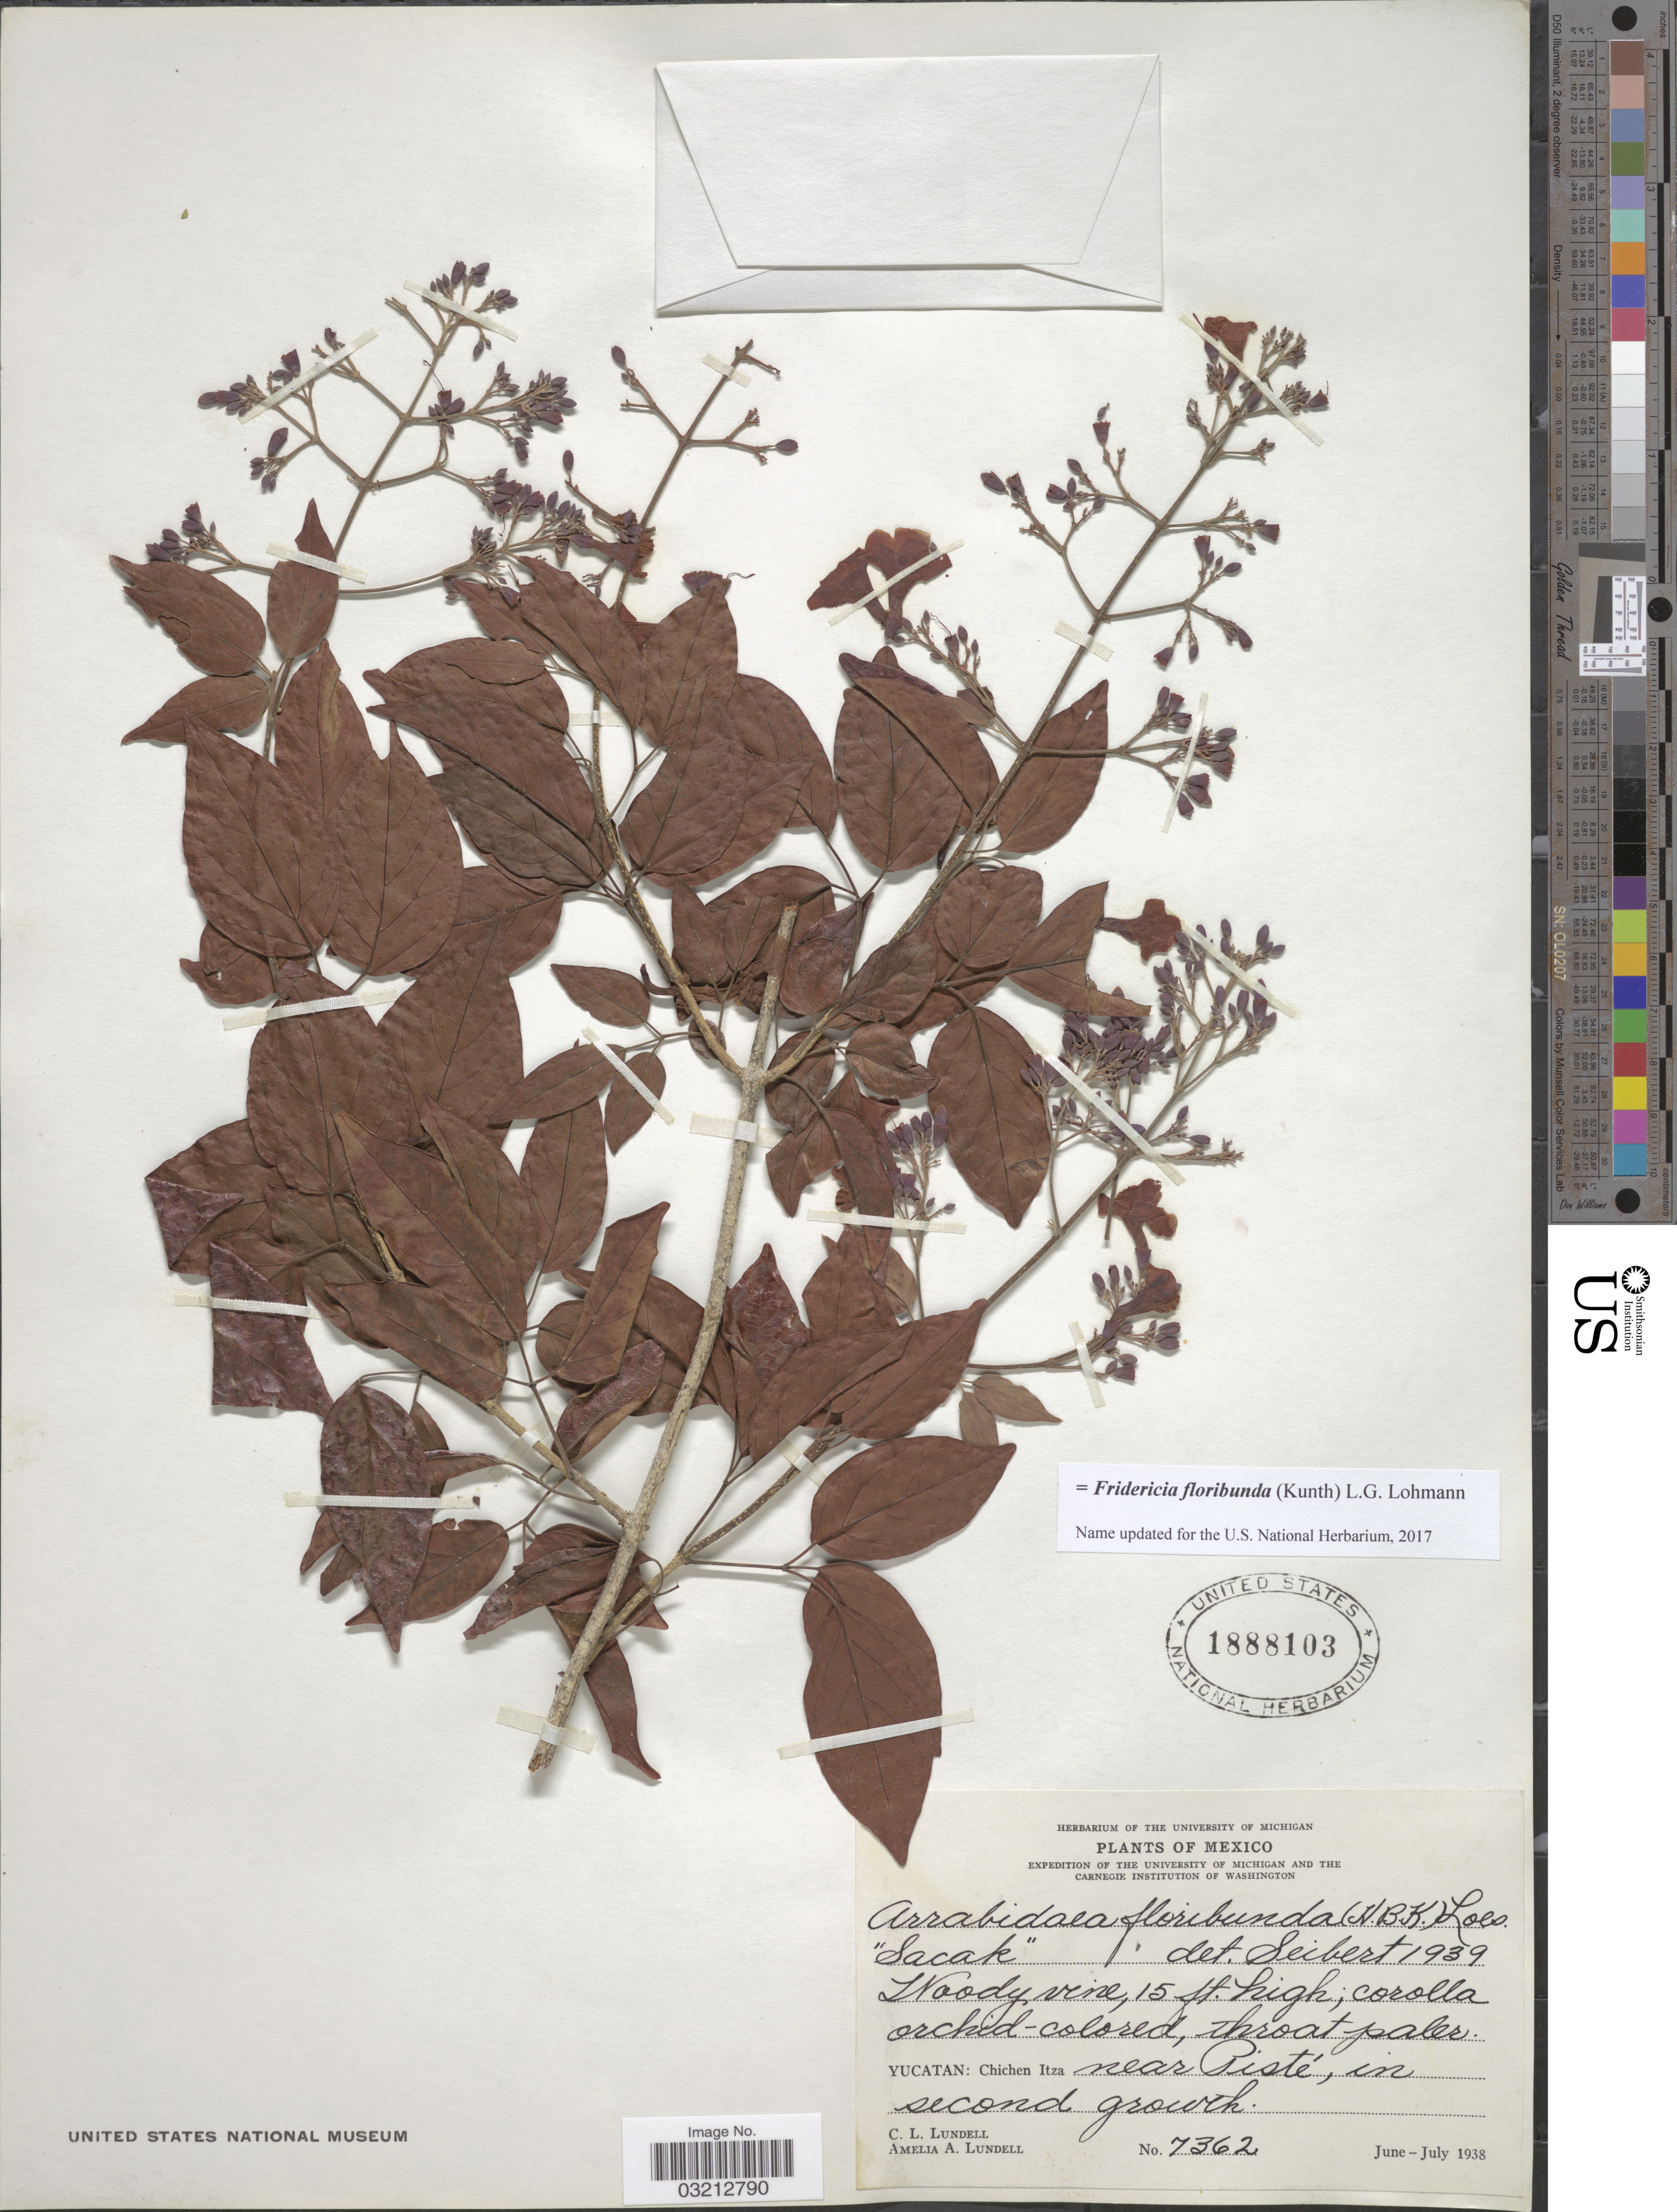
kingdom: Plantae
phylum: Tracheophyta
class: Magnoliopsida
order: Lamiales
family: Bignoniaceae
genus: Fridericia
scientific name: Fridericia floribunda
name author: (Kunth) L.G. Lohmann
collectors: C. L. Lundell & A. A. Lundell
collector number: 7362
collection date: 1938-06/1938-07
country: Mexico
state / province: Yucatán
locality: Chichen Itza near Pisté.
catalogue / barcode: US 1888103